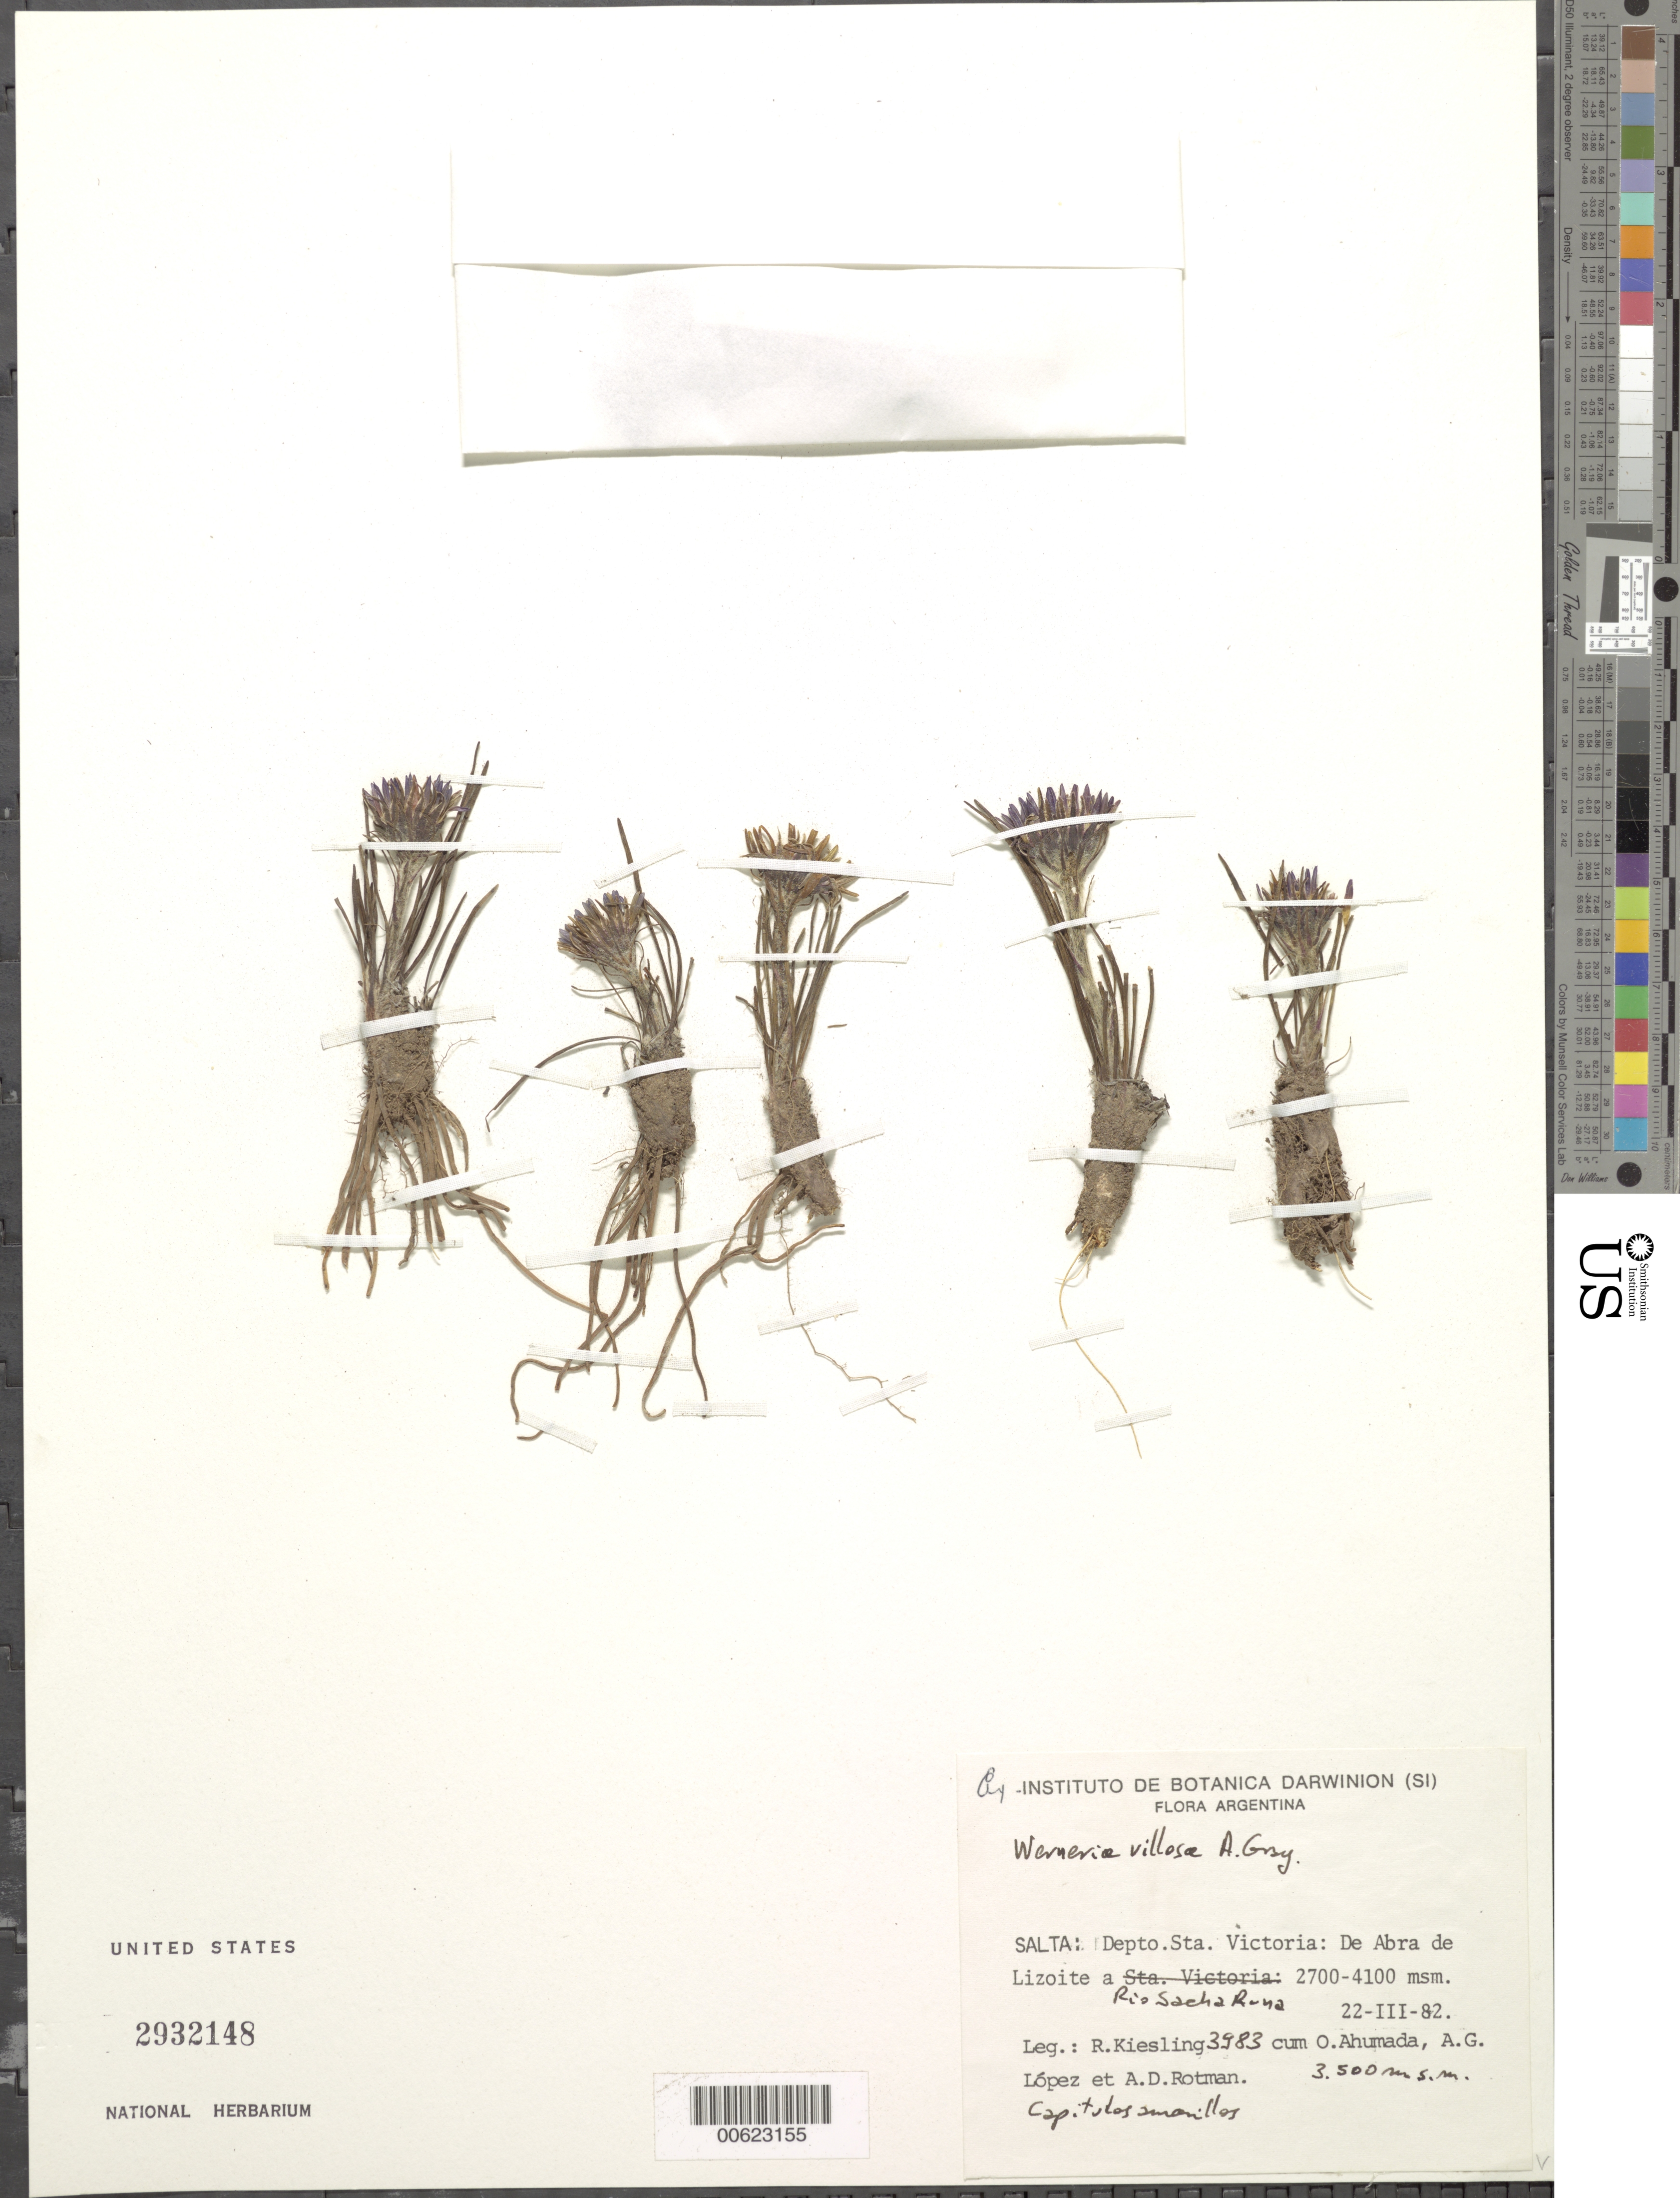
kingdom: Plantae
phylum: Tracheophyta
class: Magnoliopsida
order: Asterales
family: Asteraceae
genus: Werneria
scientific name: Werneria villosa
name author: A. Gray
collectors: R. Kiesling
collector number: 3983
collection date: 1982-03-22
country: Argentina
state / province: Salta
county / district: Santa Victoria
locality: De Abra de Lizoite a Rio Sacha Runa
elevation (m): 3400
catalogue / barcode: US 2932148